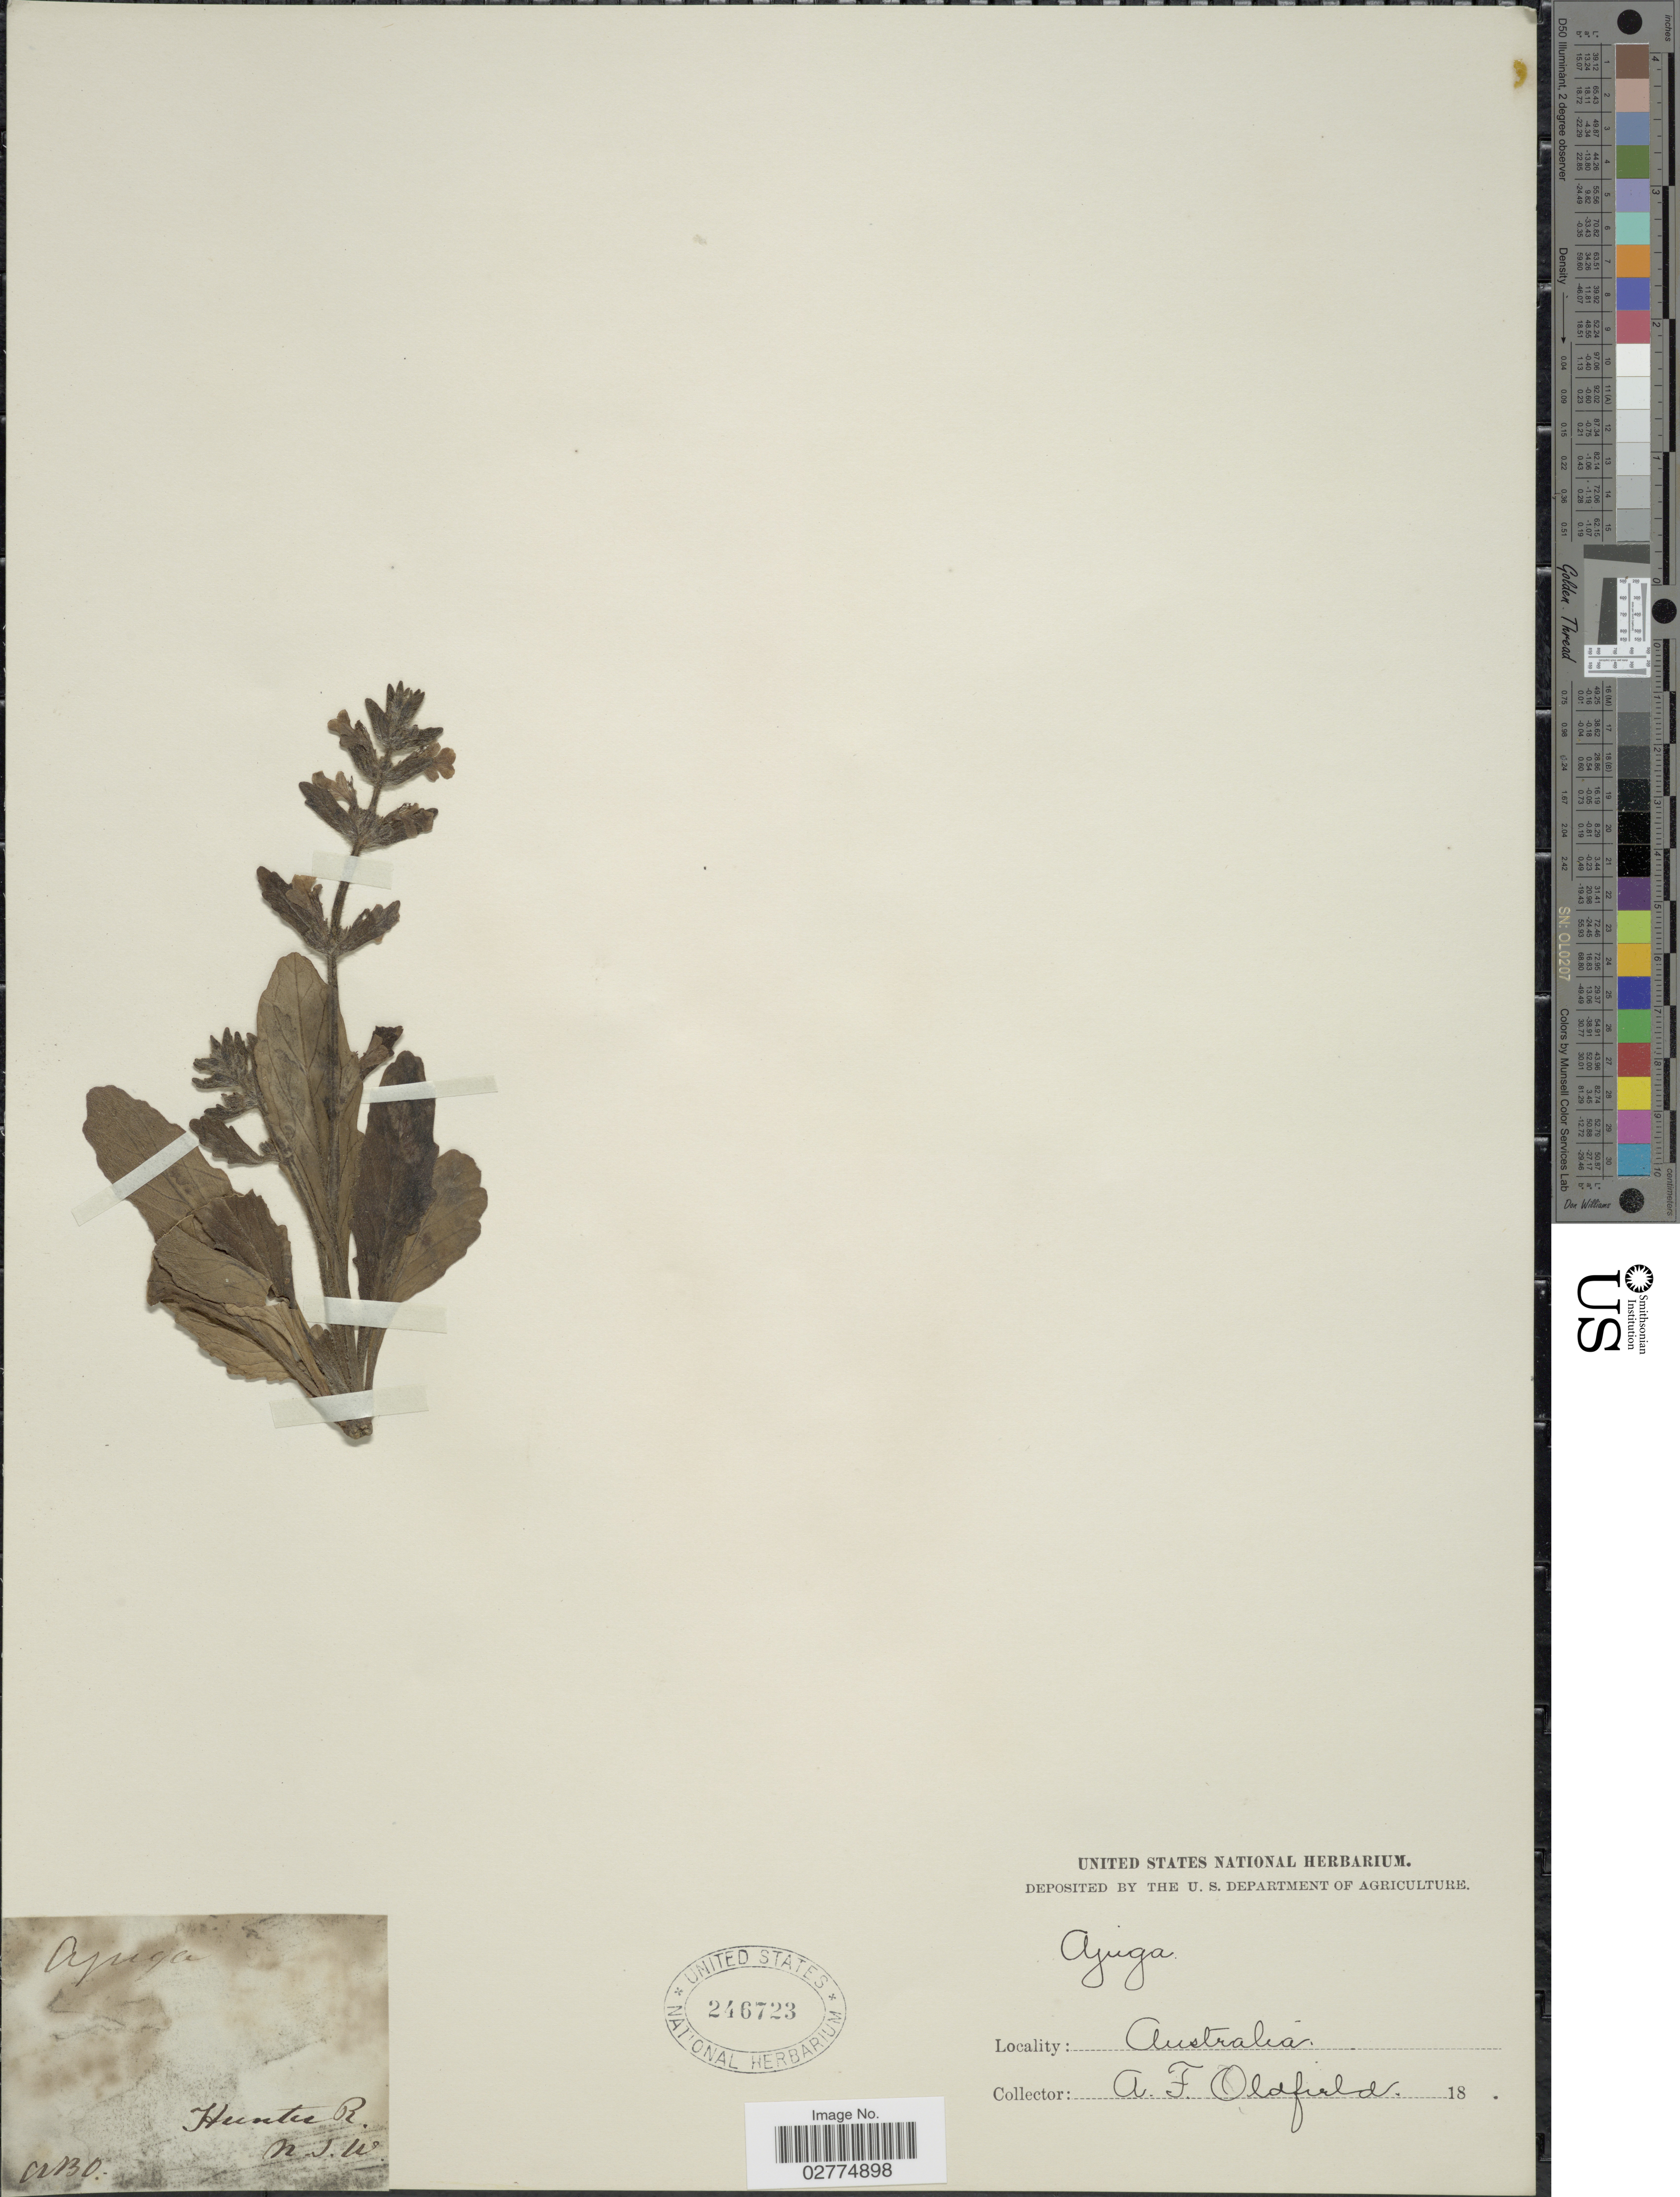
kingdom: Plantae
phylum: Tracheophyta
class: Magnoliopsida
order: Lamiales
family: Lamiaceae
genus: Ajuga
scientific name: Ajuga sp.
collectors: A. Oldfield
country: Australia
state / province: New South Wales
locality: Hunter R.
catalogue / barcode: US 246723